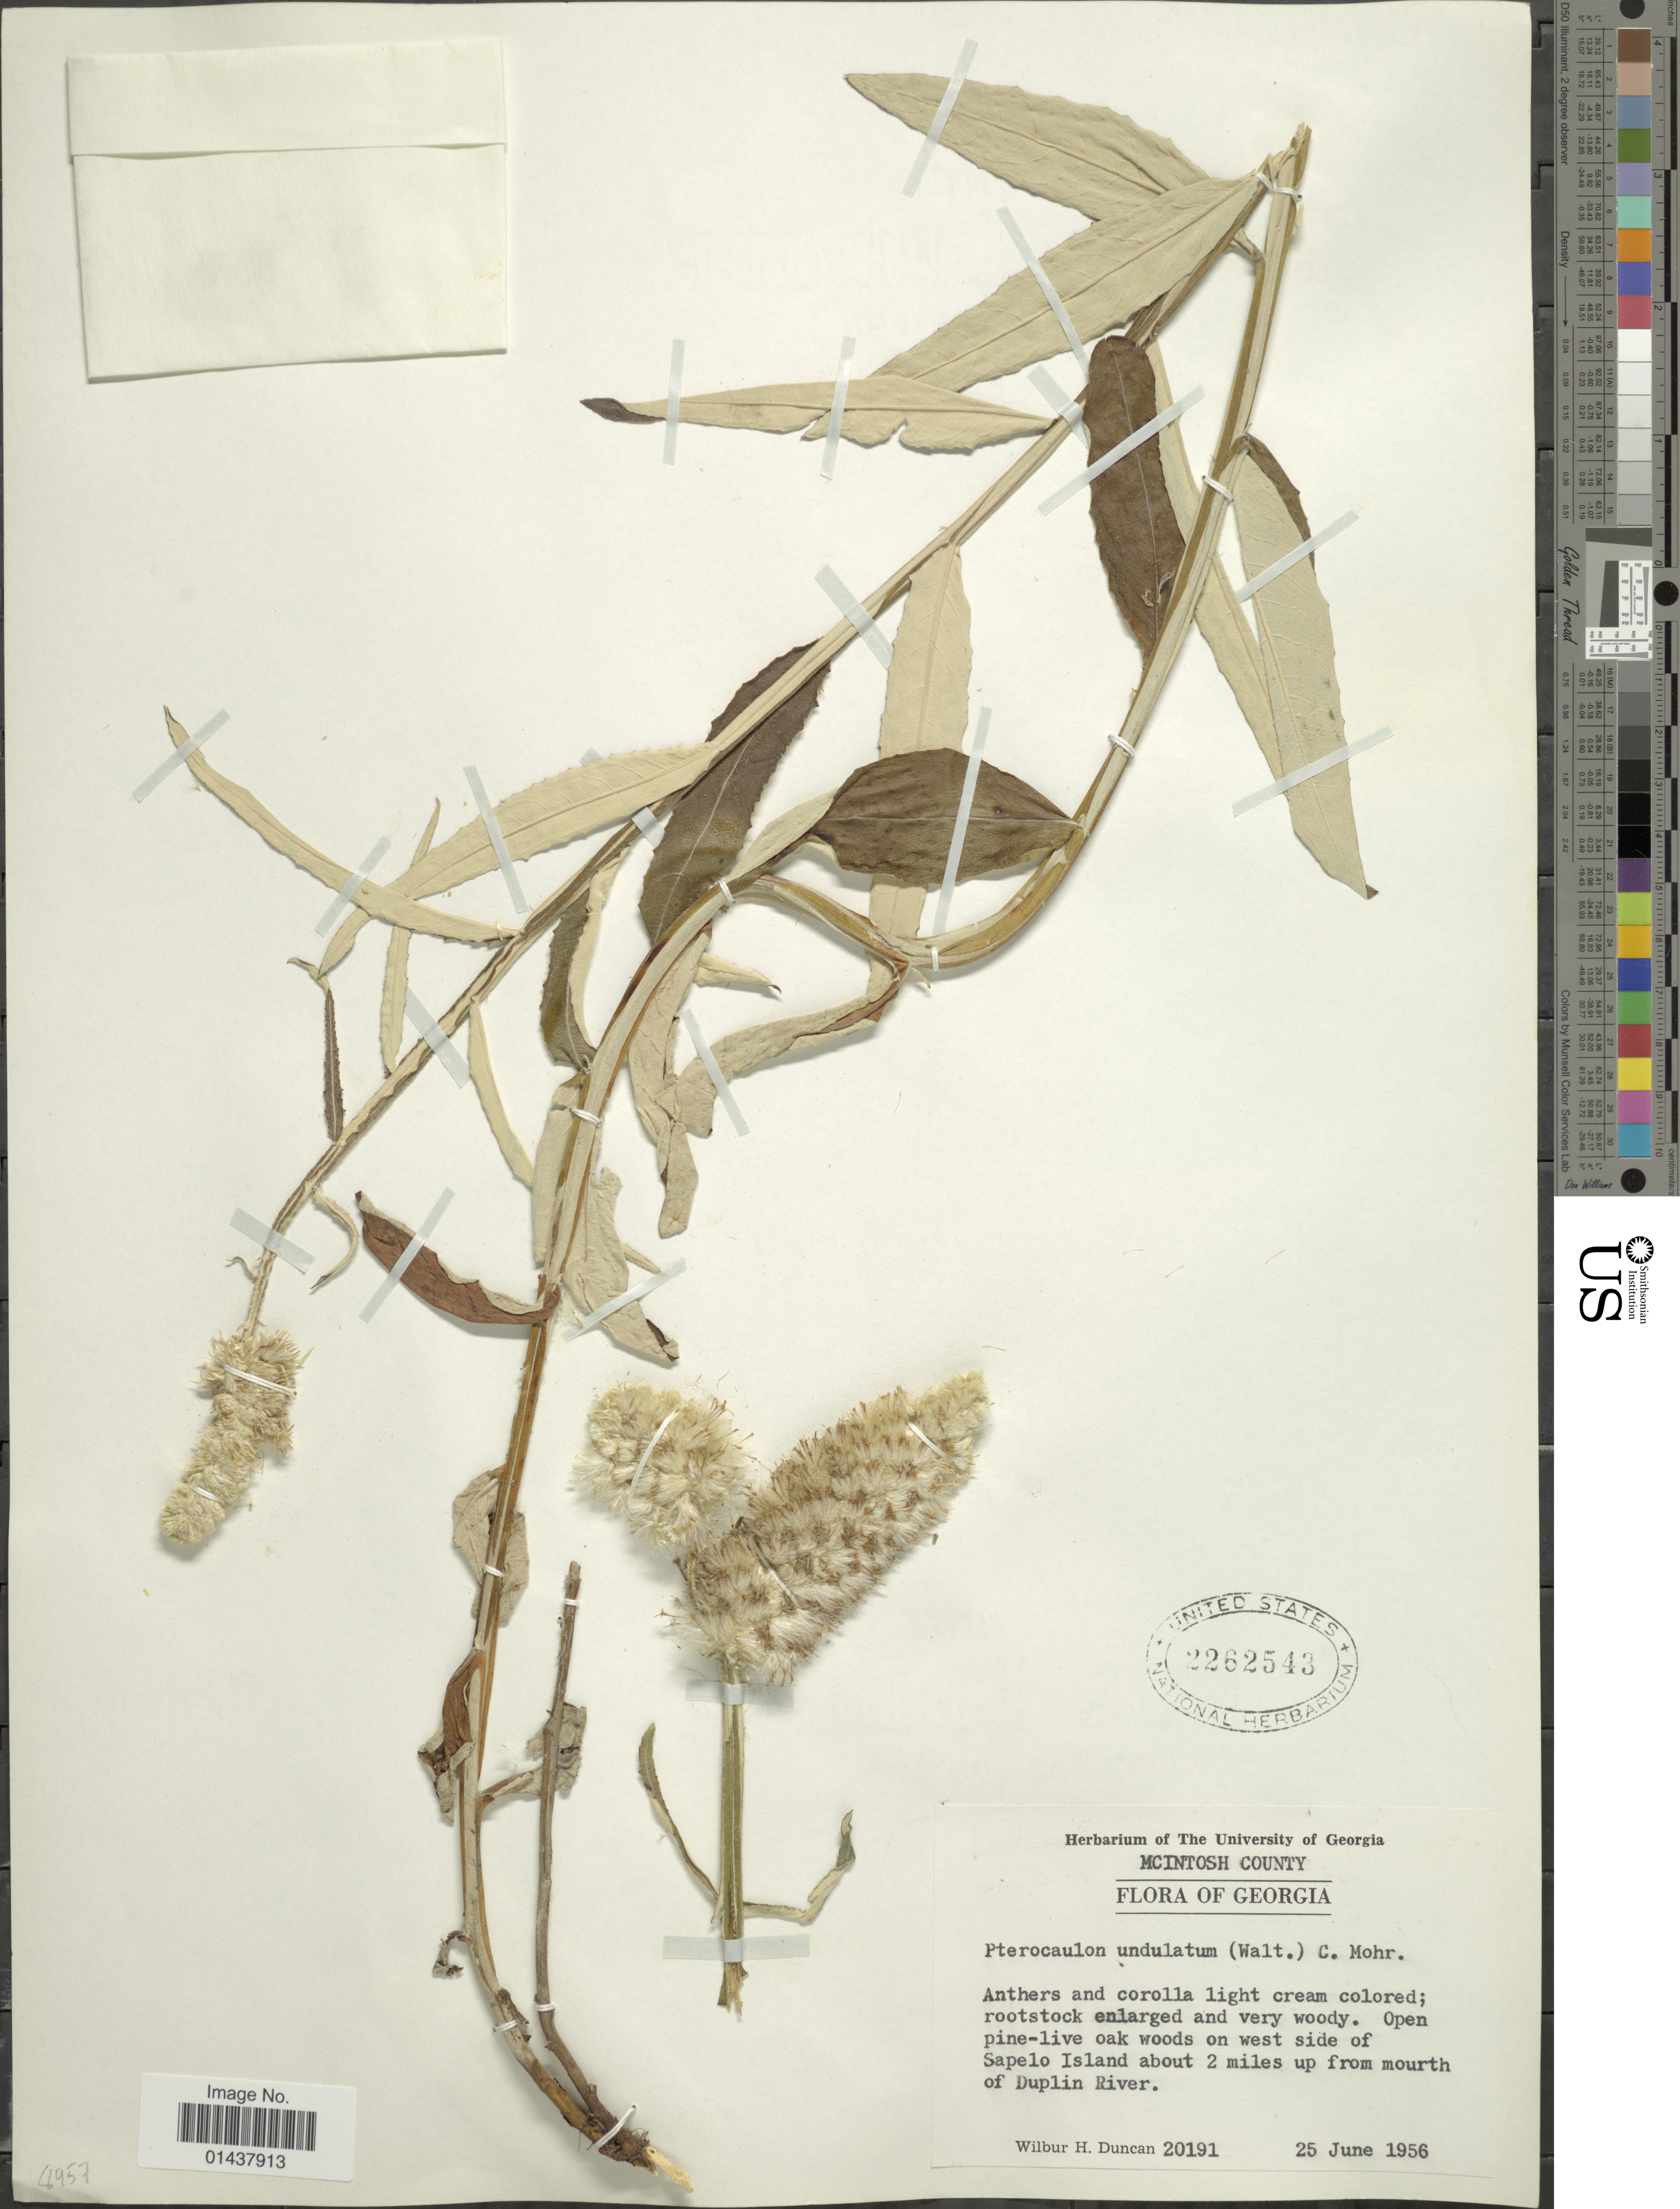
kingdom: Plantae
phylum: Tracheophyta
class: Magnoliopsida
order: Asterales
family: Asteraceae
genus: Pterocaulon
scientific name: Pterocaulon undulatum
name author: C. Mohr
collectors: W. H. Duncan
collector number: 20191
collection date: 1956-06-25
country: United States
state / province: Georgia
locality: McIntosh County, Open pine-live oak woods on west side of Sapelo Island about 2 miles up from mourth of Duplin River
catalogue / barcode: US 2262543